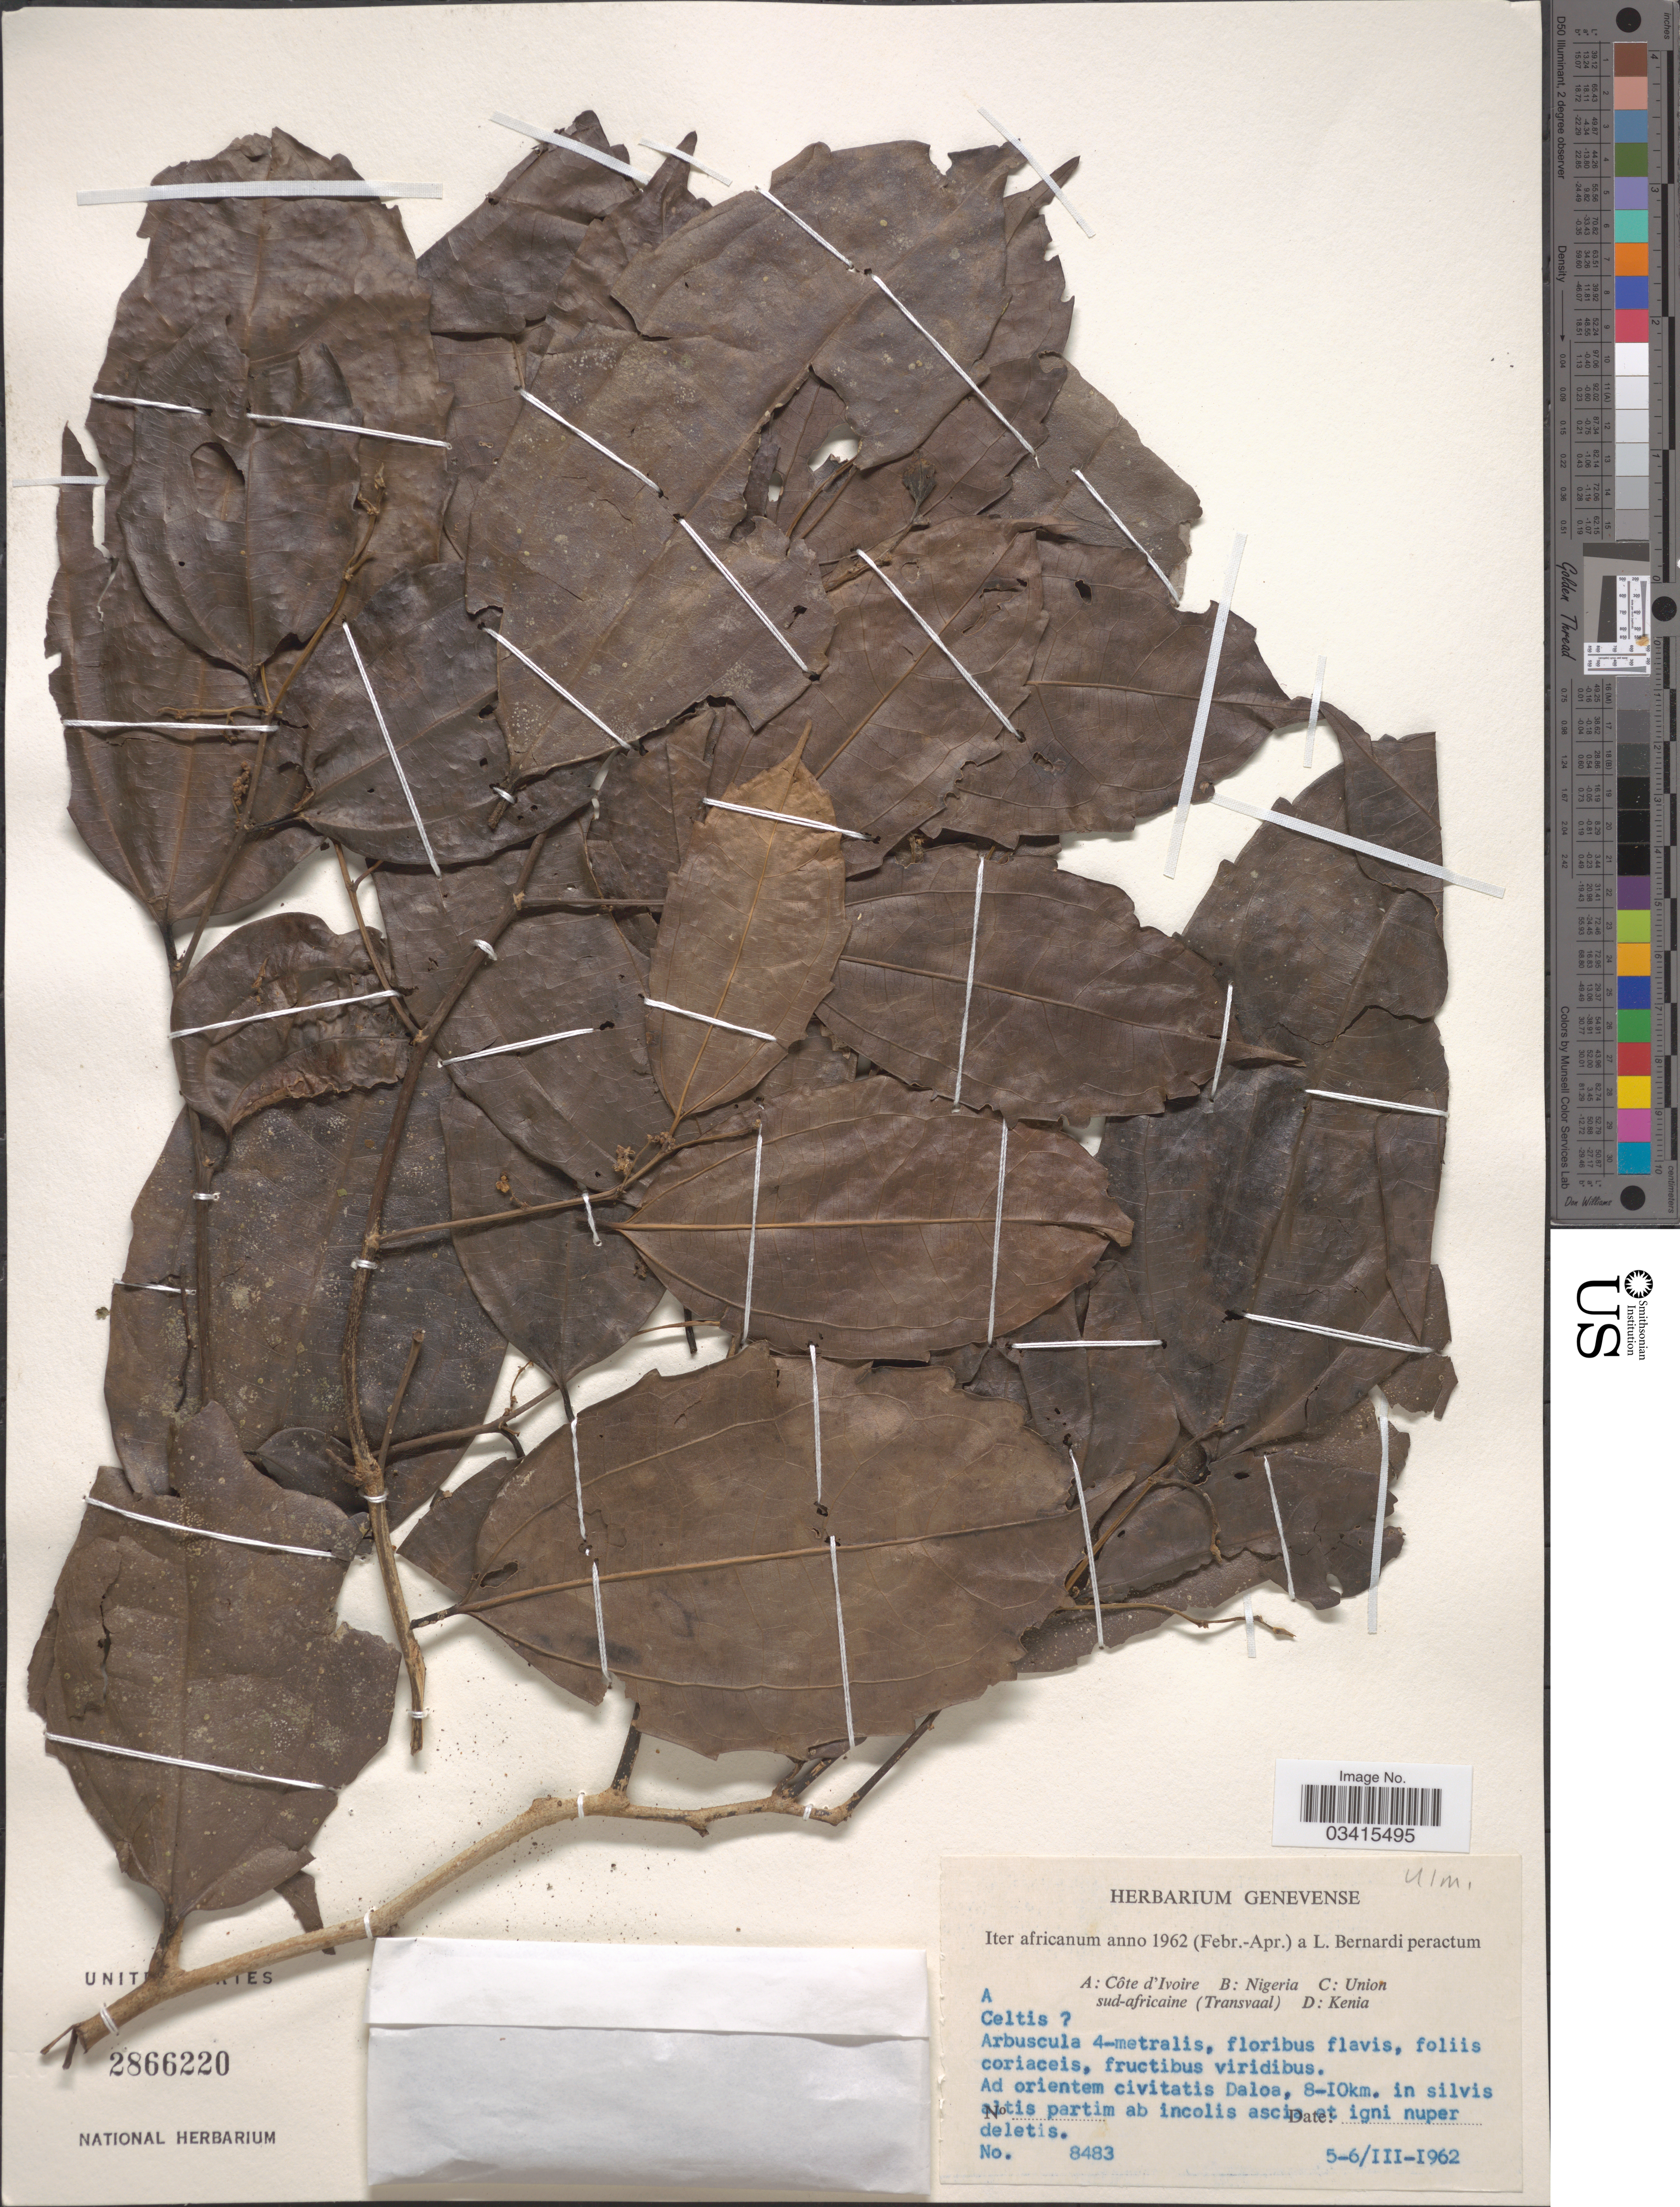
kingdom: Plantae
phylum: Tracheophyta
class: Magnoliopsida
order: Rosales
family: Cannabaceae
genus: Celtis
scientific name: Celtis sp.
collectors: L. Bernardi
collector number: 8483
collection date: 1962-03-05/1962-03-06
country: Ivory Coast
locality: Côte d'Ivoire. Ad orientem civitatis Daloa, 8-10km. in silvis altis partim ab incolis ascia et igni nuper deletis.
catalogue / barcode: US 2866220